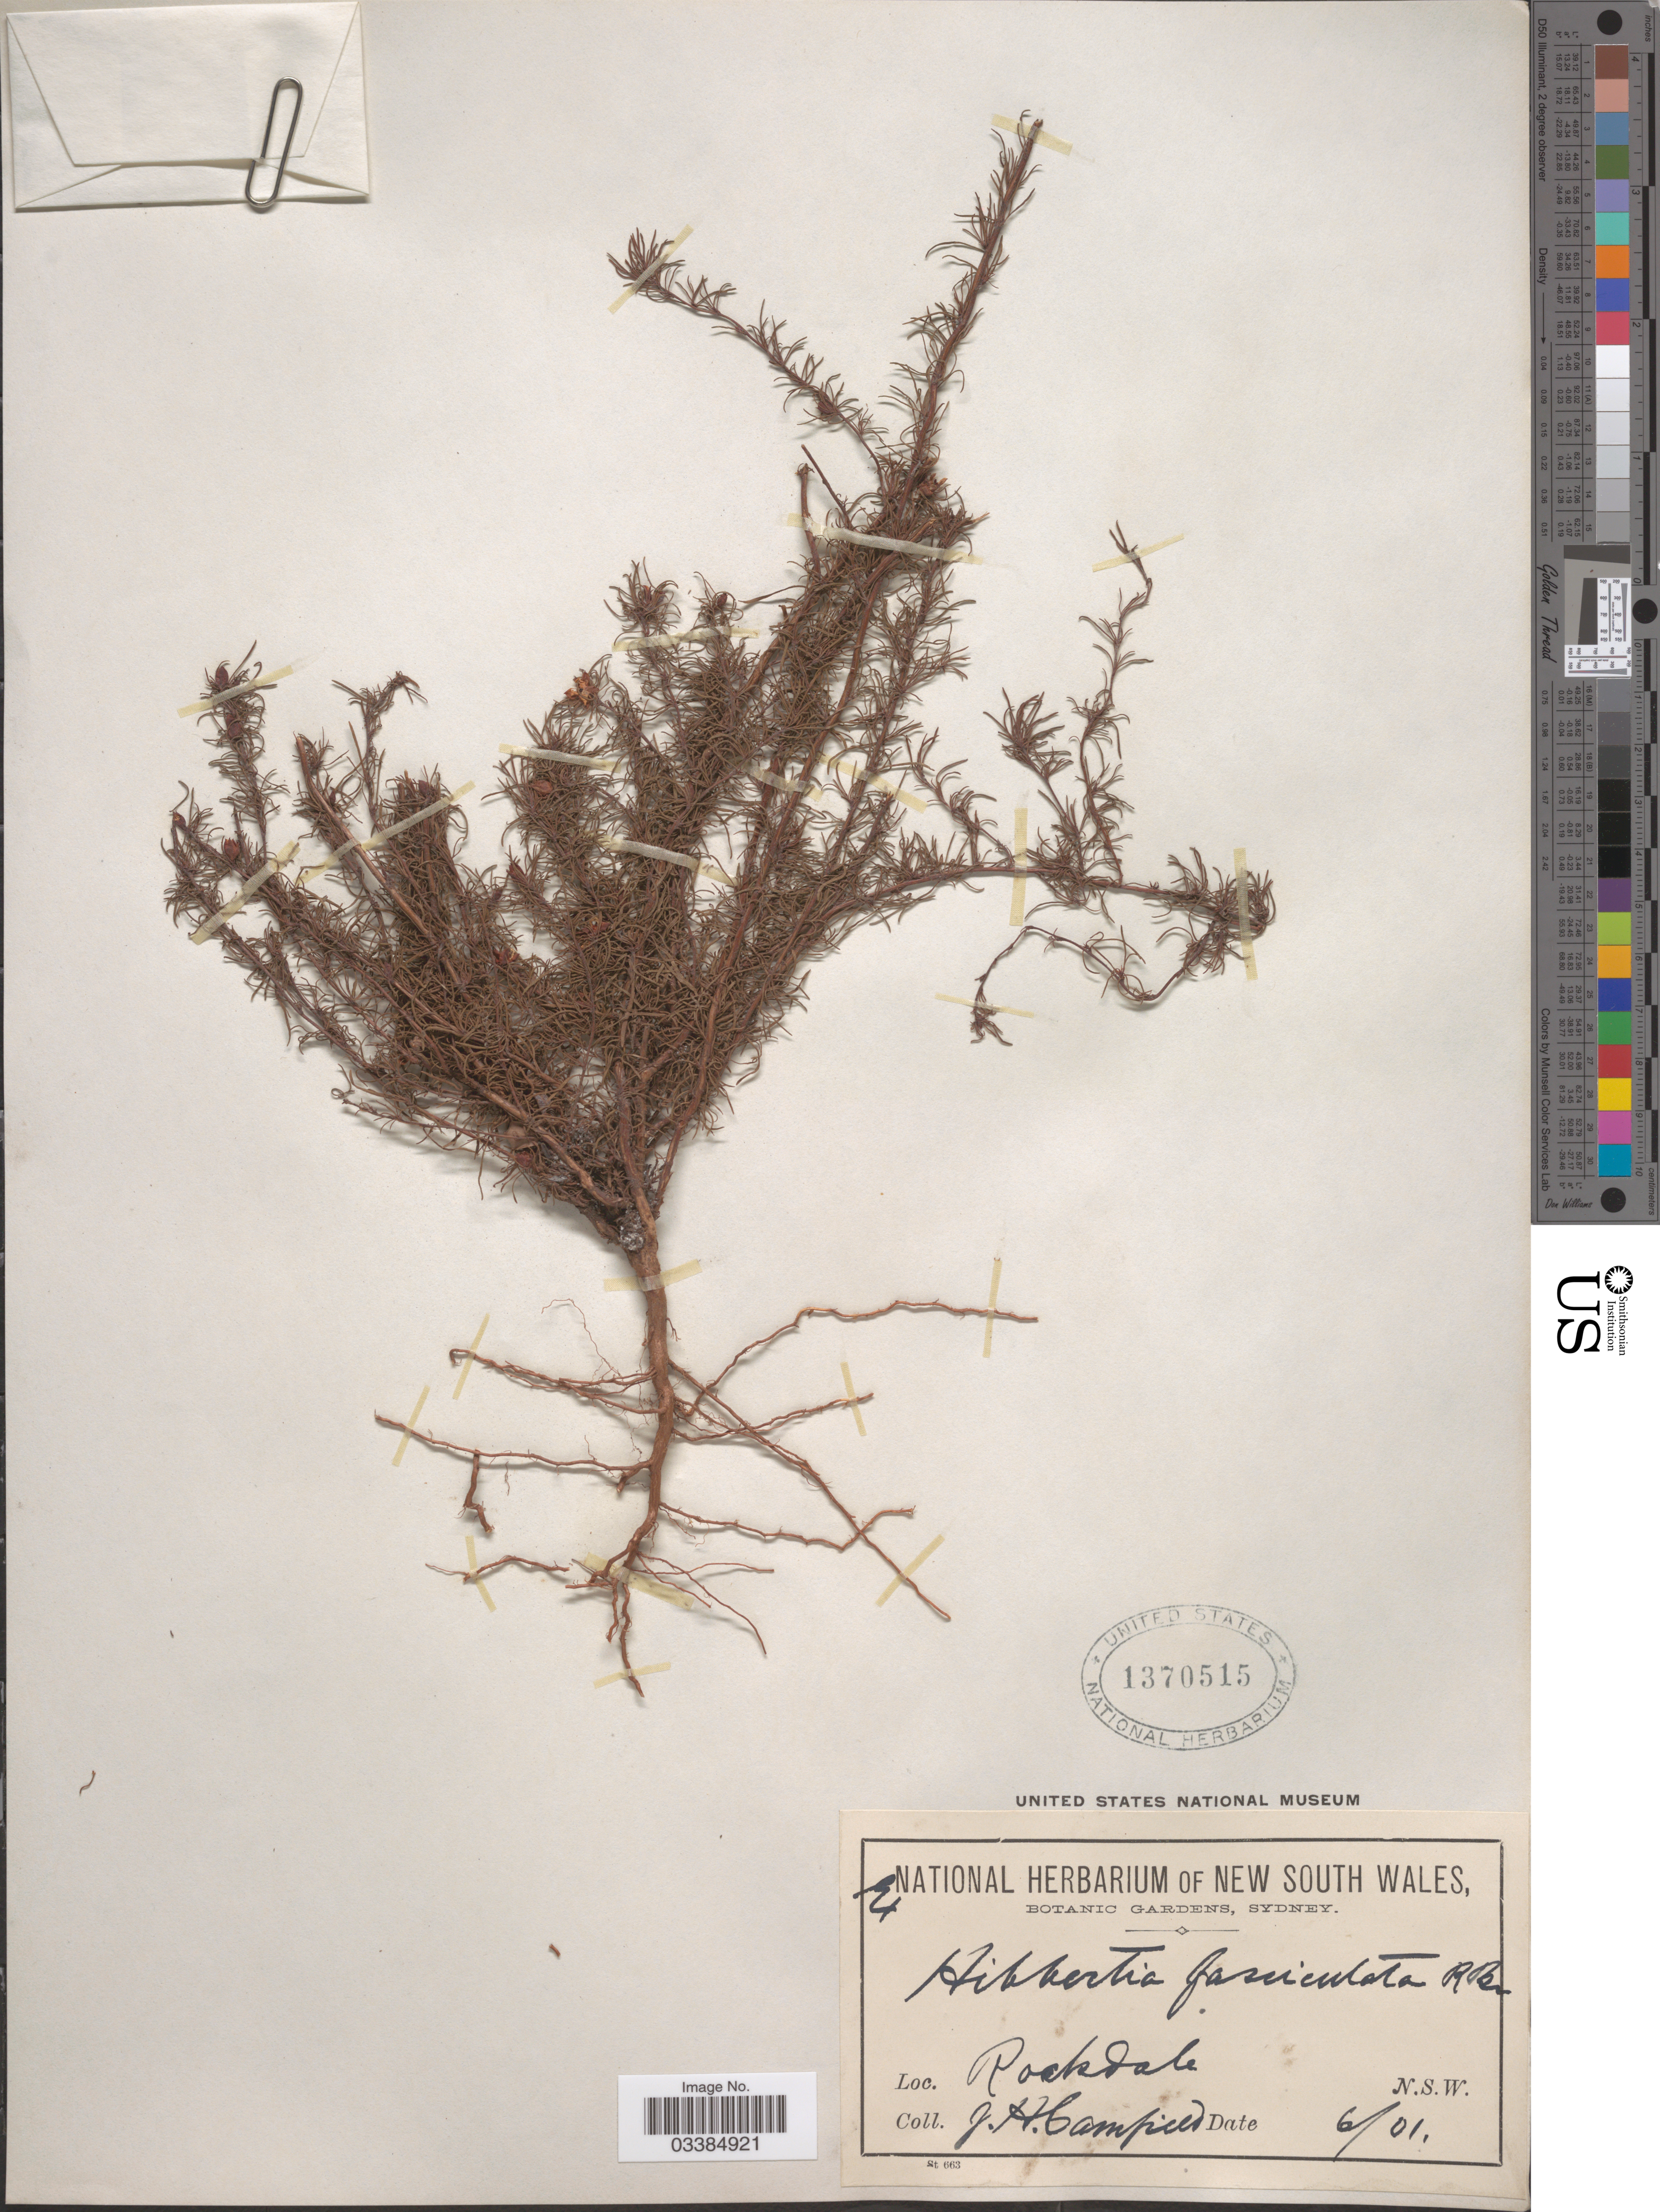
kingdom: Plantae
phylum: Tracheophyta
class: Magnoliopsida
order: Dilleniales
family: Dilleniaceae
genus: Hibbertia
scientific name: Hibbertia fasciculata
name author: R. Br. ex DC.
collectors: J. Camfield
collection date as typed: Transcribed d/m/y: /6/1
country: Australia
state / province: New South Wales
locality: Rockdale. N. S. W.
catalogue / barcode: US 1370515